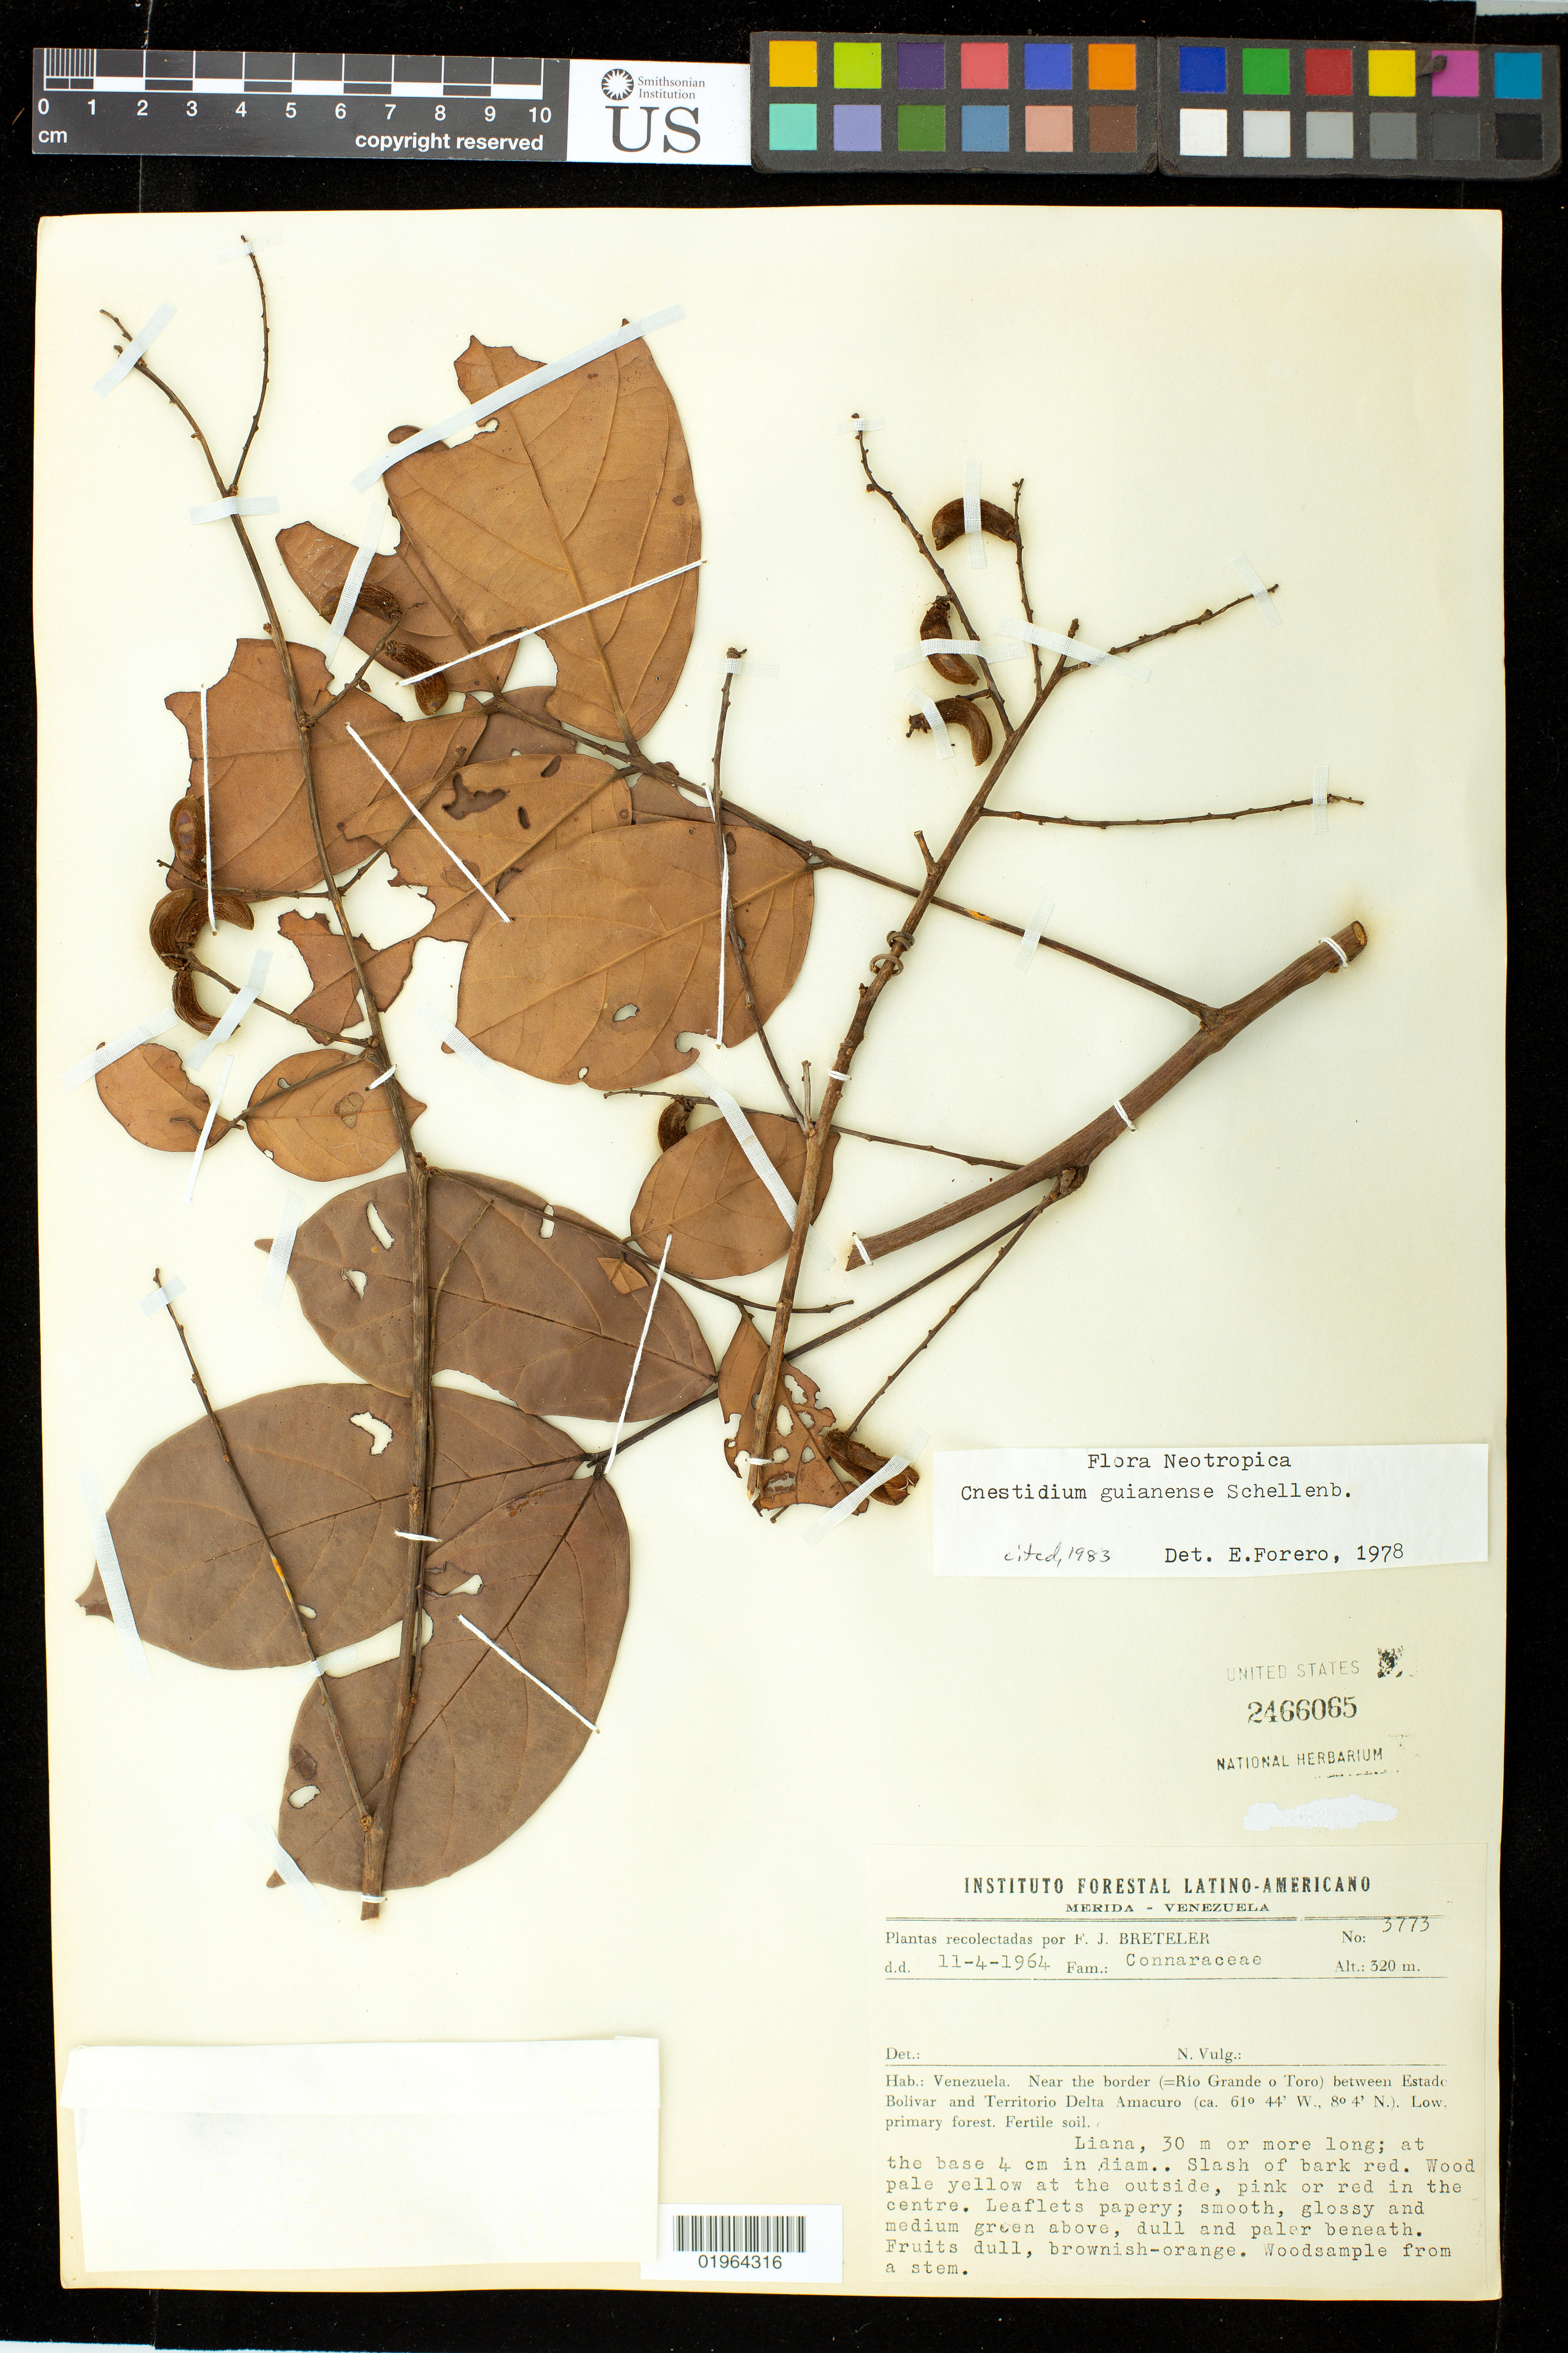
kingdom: Plantae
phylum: Tracheophyta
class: Magnoliopsida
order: Oxalidales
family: Connaraceae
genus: Cnestidium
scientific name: Cnestidium guianense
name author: (G. Schellenb.) G. Schellenb.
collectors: F. J. Breteler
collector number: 3773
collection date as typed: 11 Apr 1964 or 04 Nov 1964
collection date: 1964-04-11 or 1964-11-04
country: Venezuela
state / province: Bolivar / Delta Amacuro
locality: Near the border (= Rio Grande o Toro) between Bolivar and Territorio Delta Amacuro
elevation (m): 320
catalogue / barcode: US 2466065